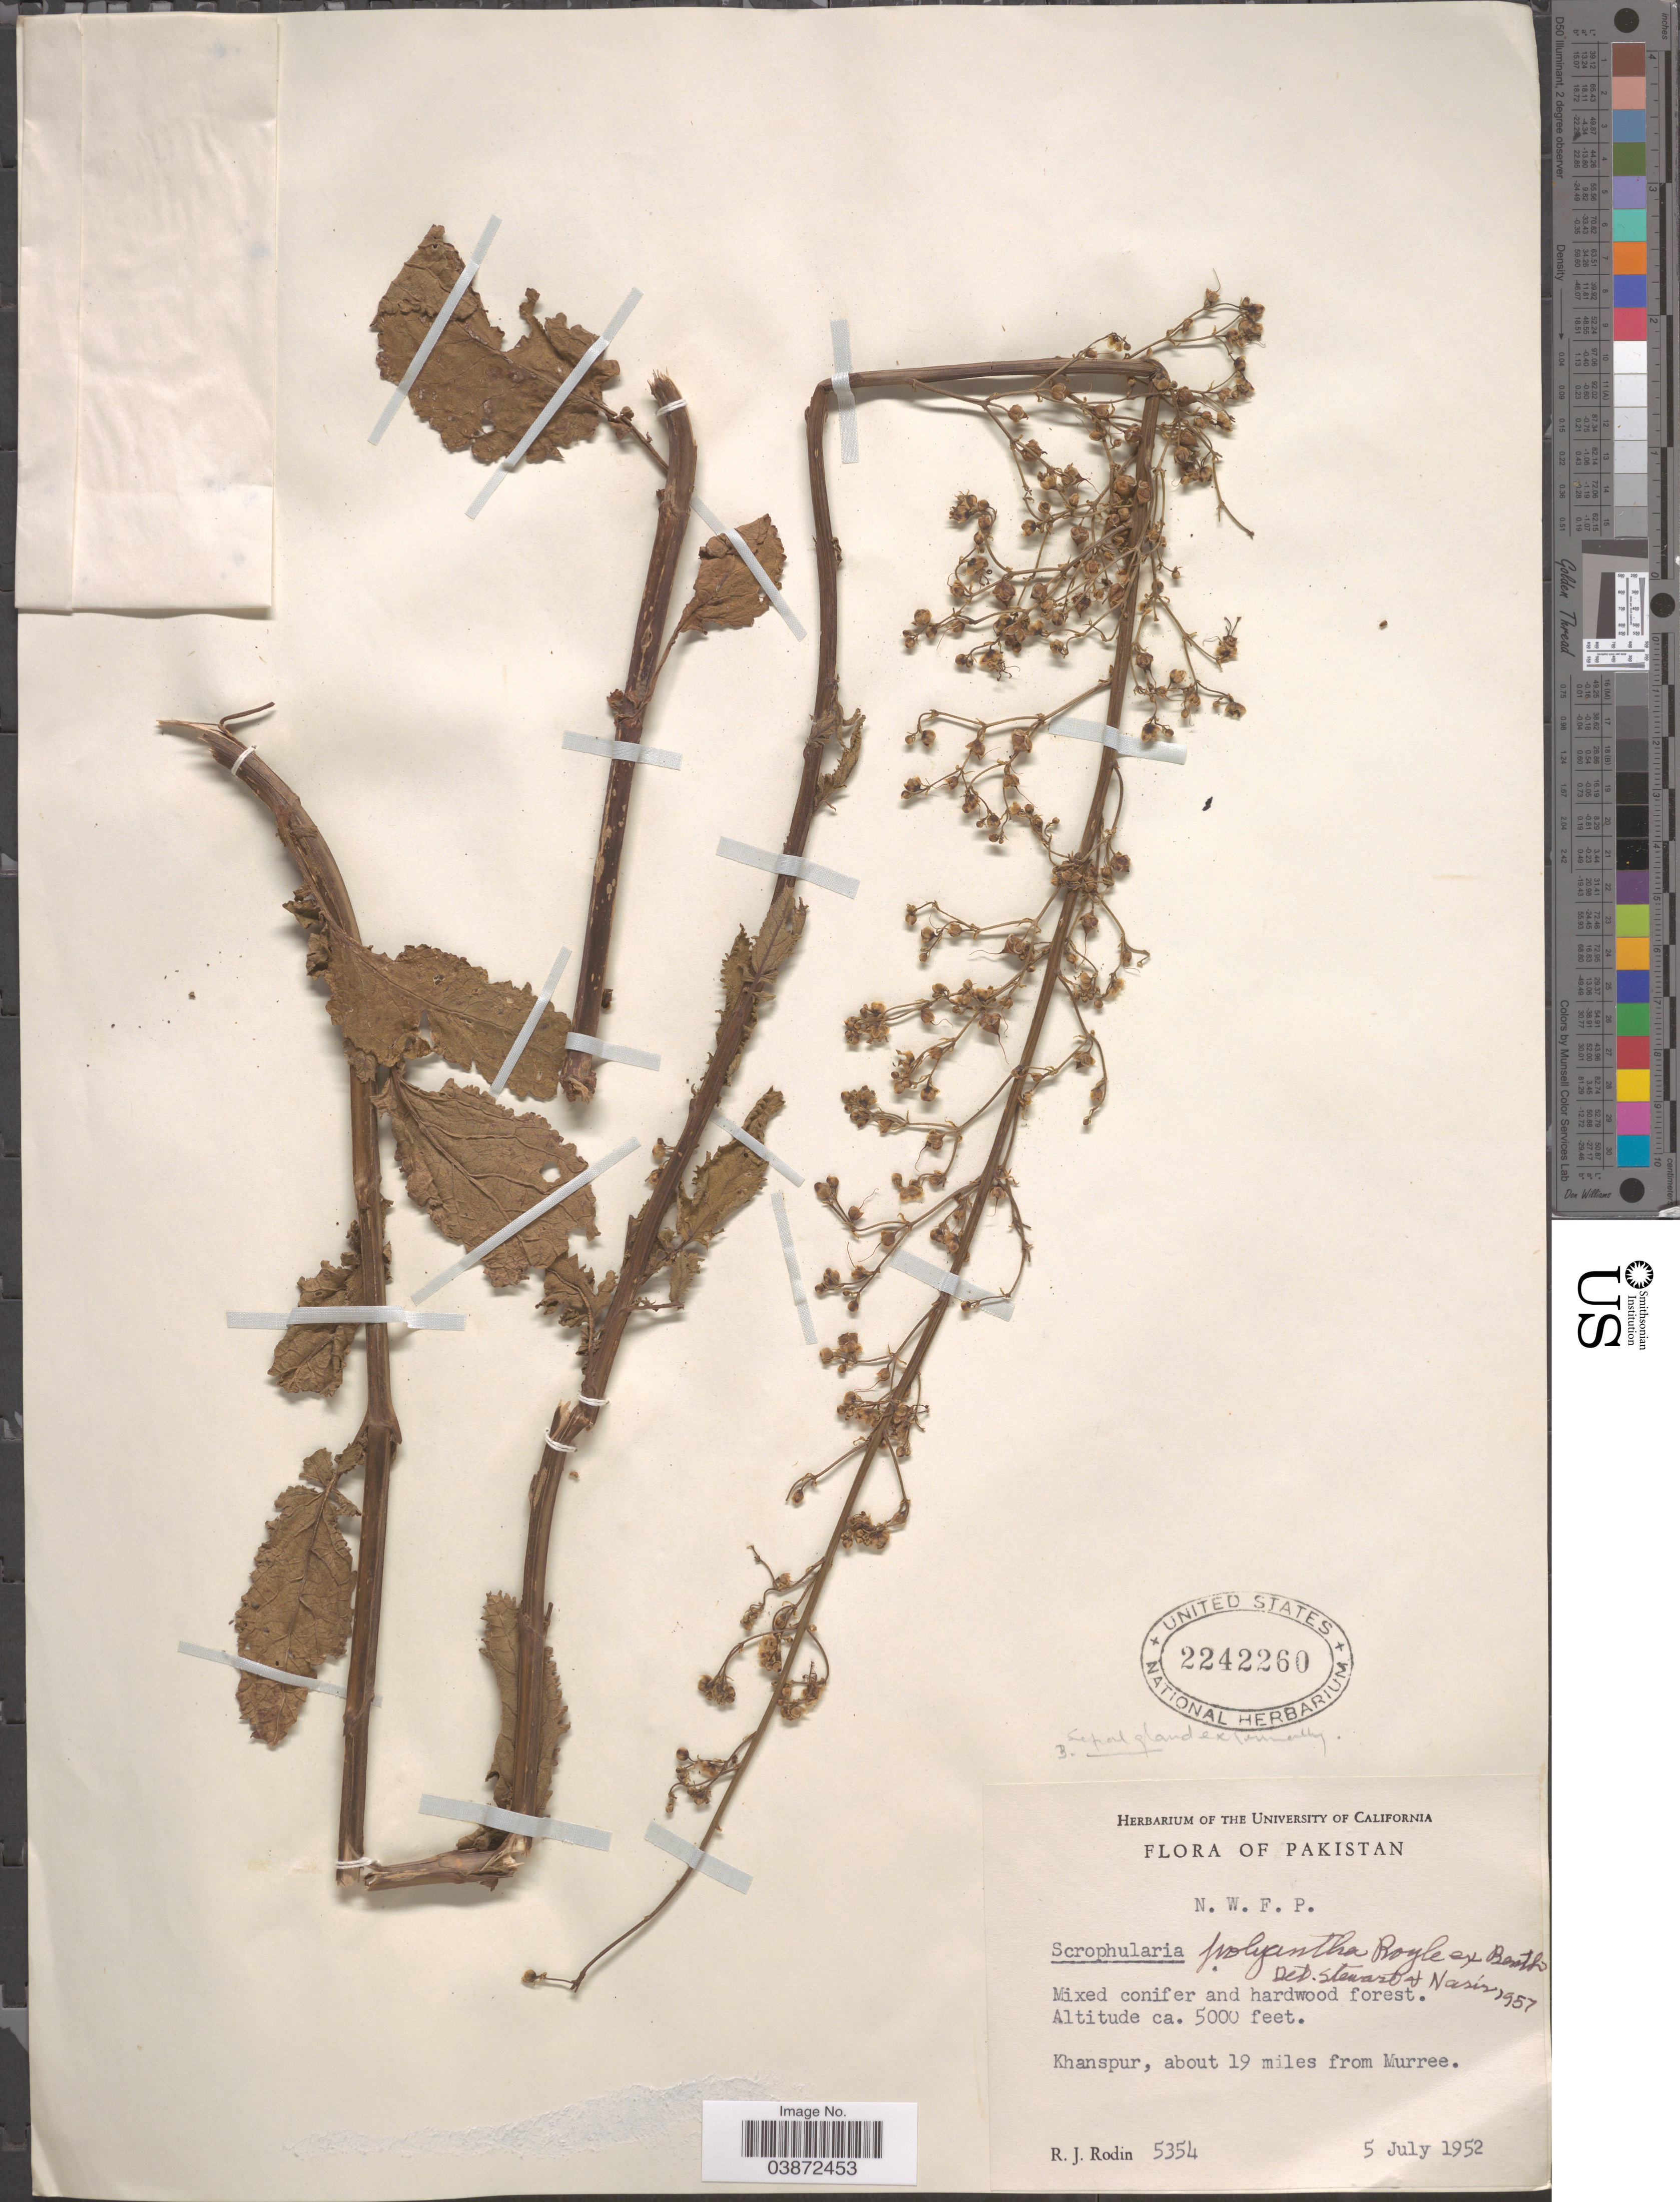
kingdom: Plantae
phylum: Tracheophyta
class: Magnoliopsida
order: Lamiales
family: Scrophulariaceae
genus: Scrophularia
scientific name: Scrophularia polyantha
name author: Royle ex Benth.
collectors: R. J. Rodin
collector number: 5354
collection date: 1952-07-05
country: Pakistan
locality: N.W.F.P. Khanspur, about 19 miles from Murree.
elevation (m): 1524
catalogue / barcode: US 2242260